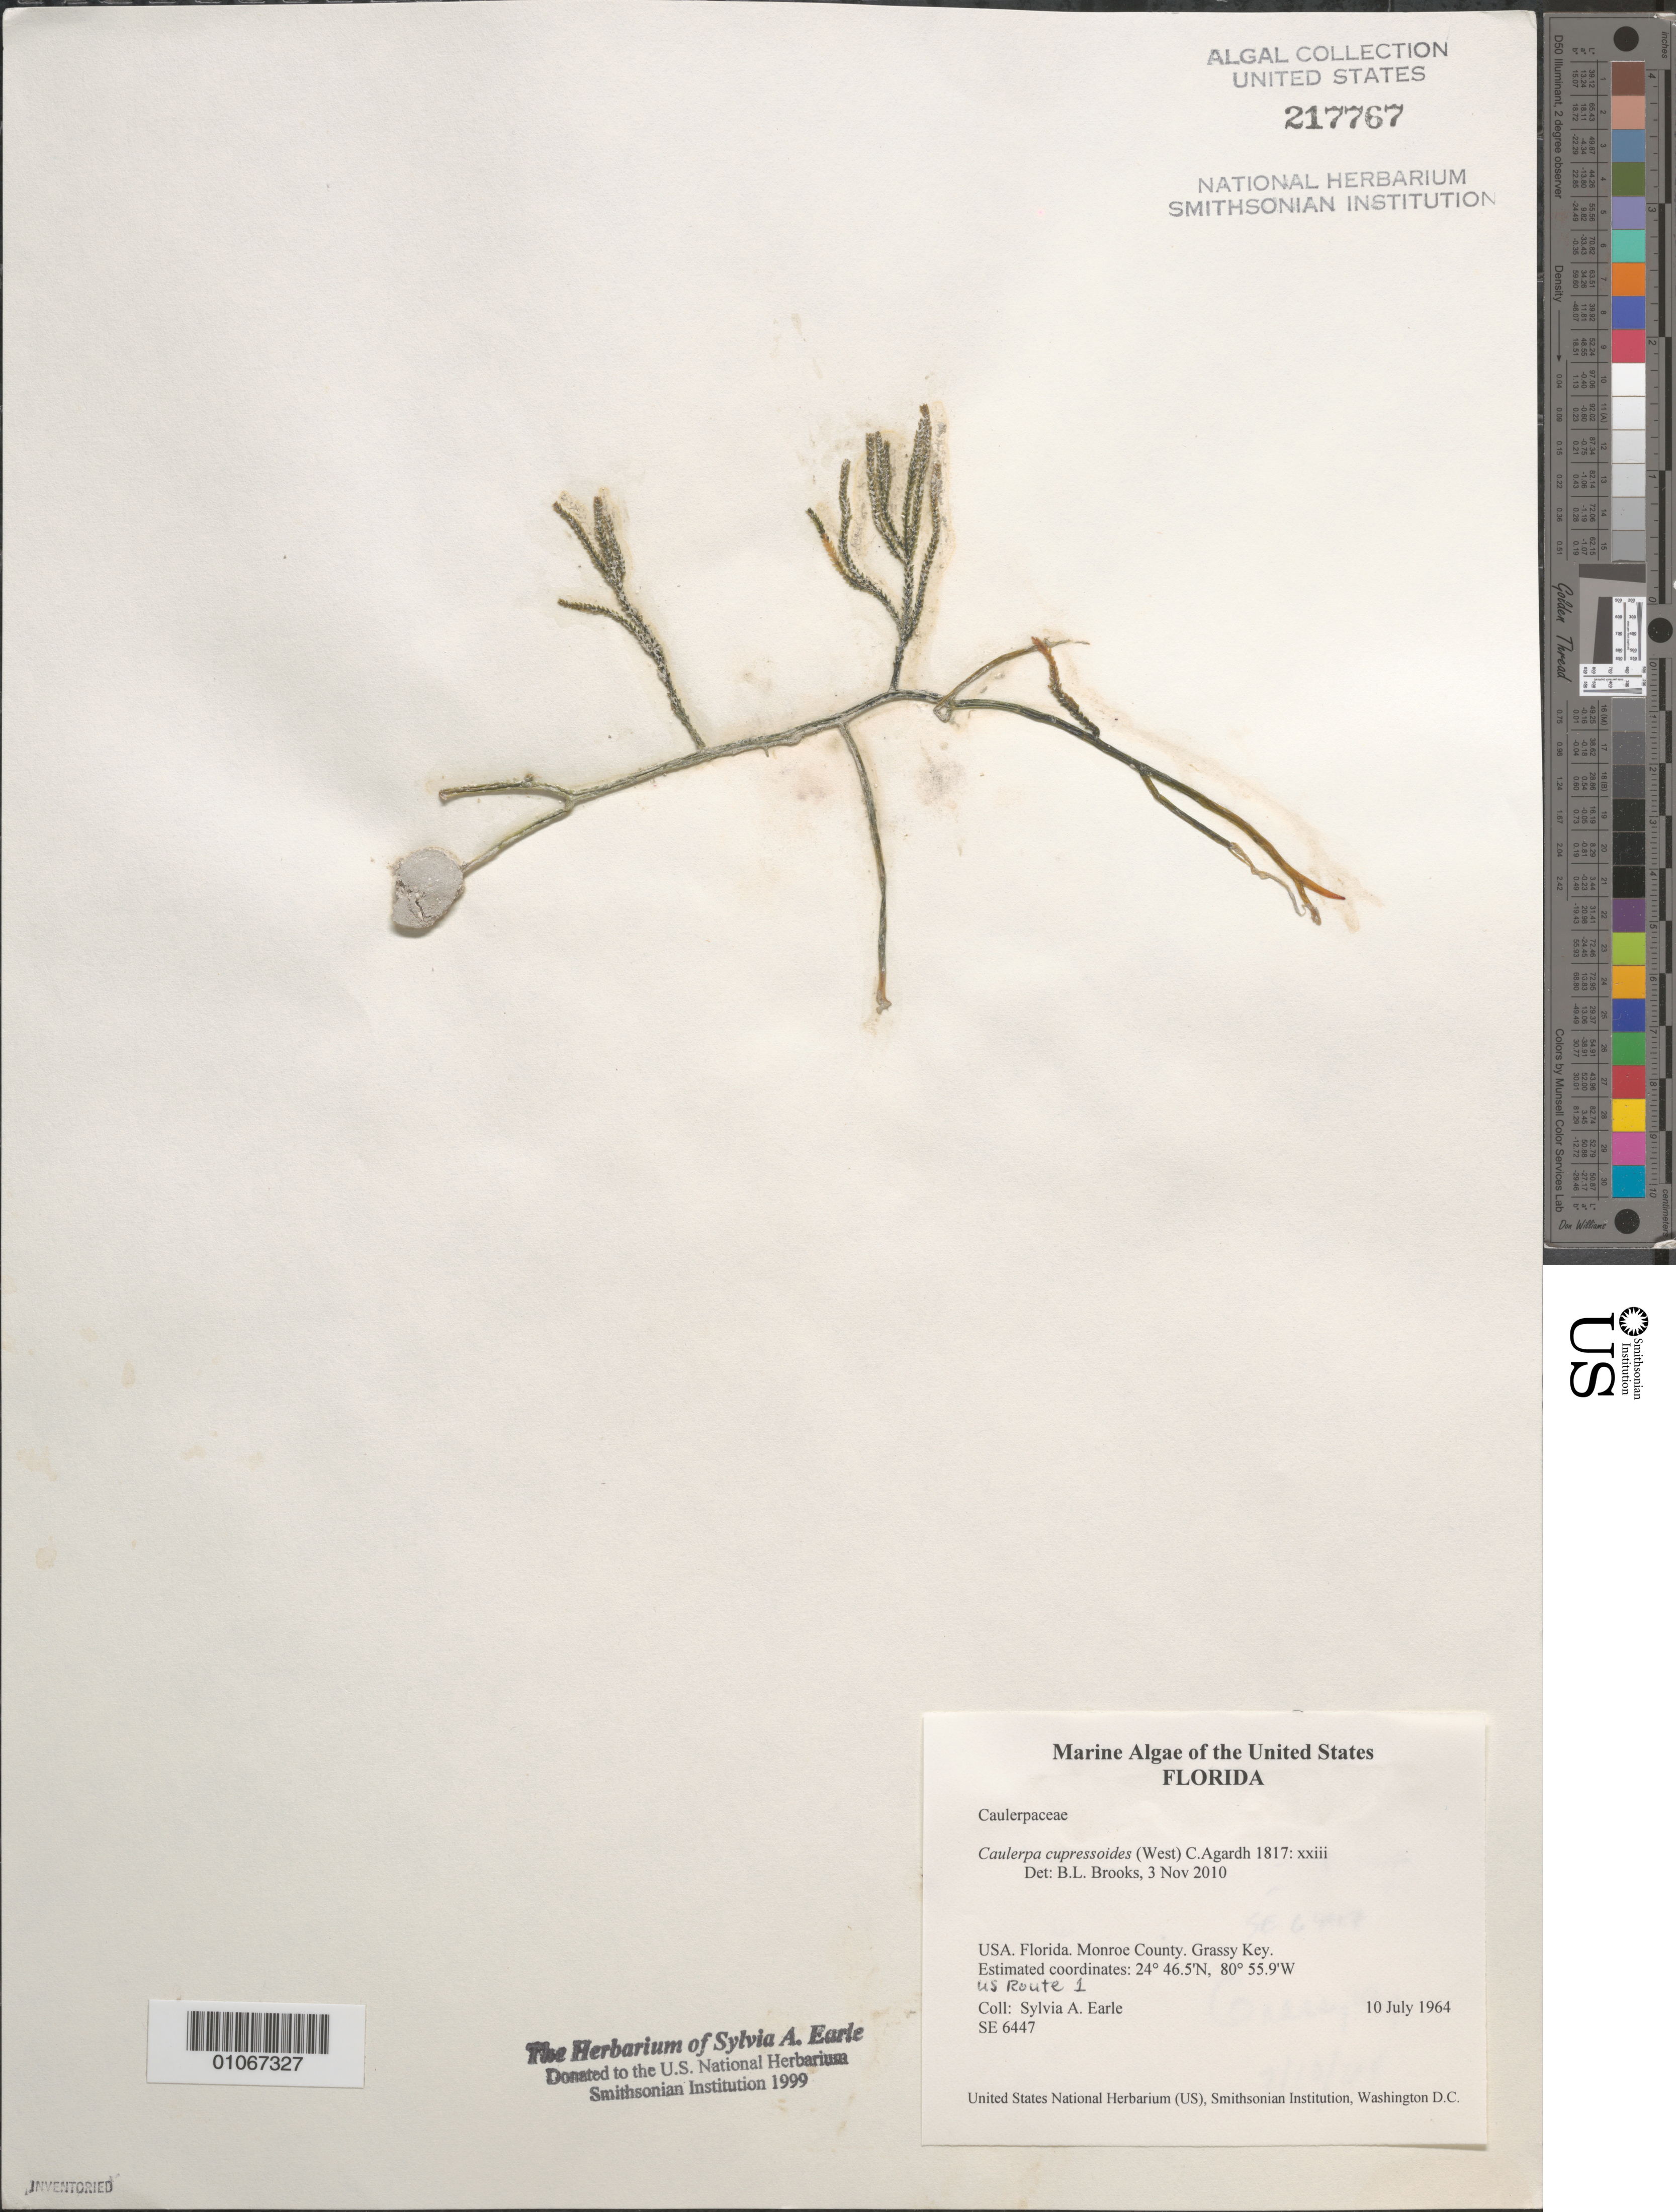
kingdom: Plantae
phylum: Chlorophyta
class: Ulvophyceae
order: Bryopsidales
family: Caulerpaceae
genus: Caulerpa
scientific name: Caulerpa cupressoides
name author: (Vahl) C. Agardh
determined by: Brooks, B. L., (BOT), Smithsonian Institution - National Museum of Natural History (UNITED STATES)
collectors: S. A. Earle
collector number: SE 6447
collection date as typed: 10 Jul 1964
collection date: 1964-07-10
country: United States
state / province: Florida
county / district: Monroe County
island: Grassy Key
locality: US Route 1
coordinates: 24 46.5'N, 80 55.9'W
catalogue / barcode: US 217767